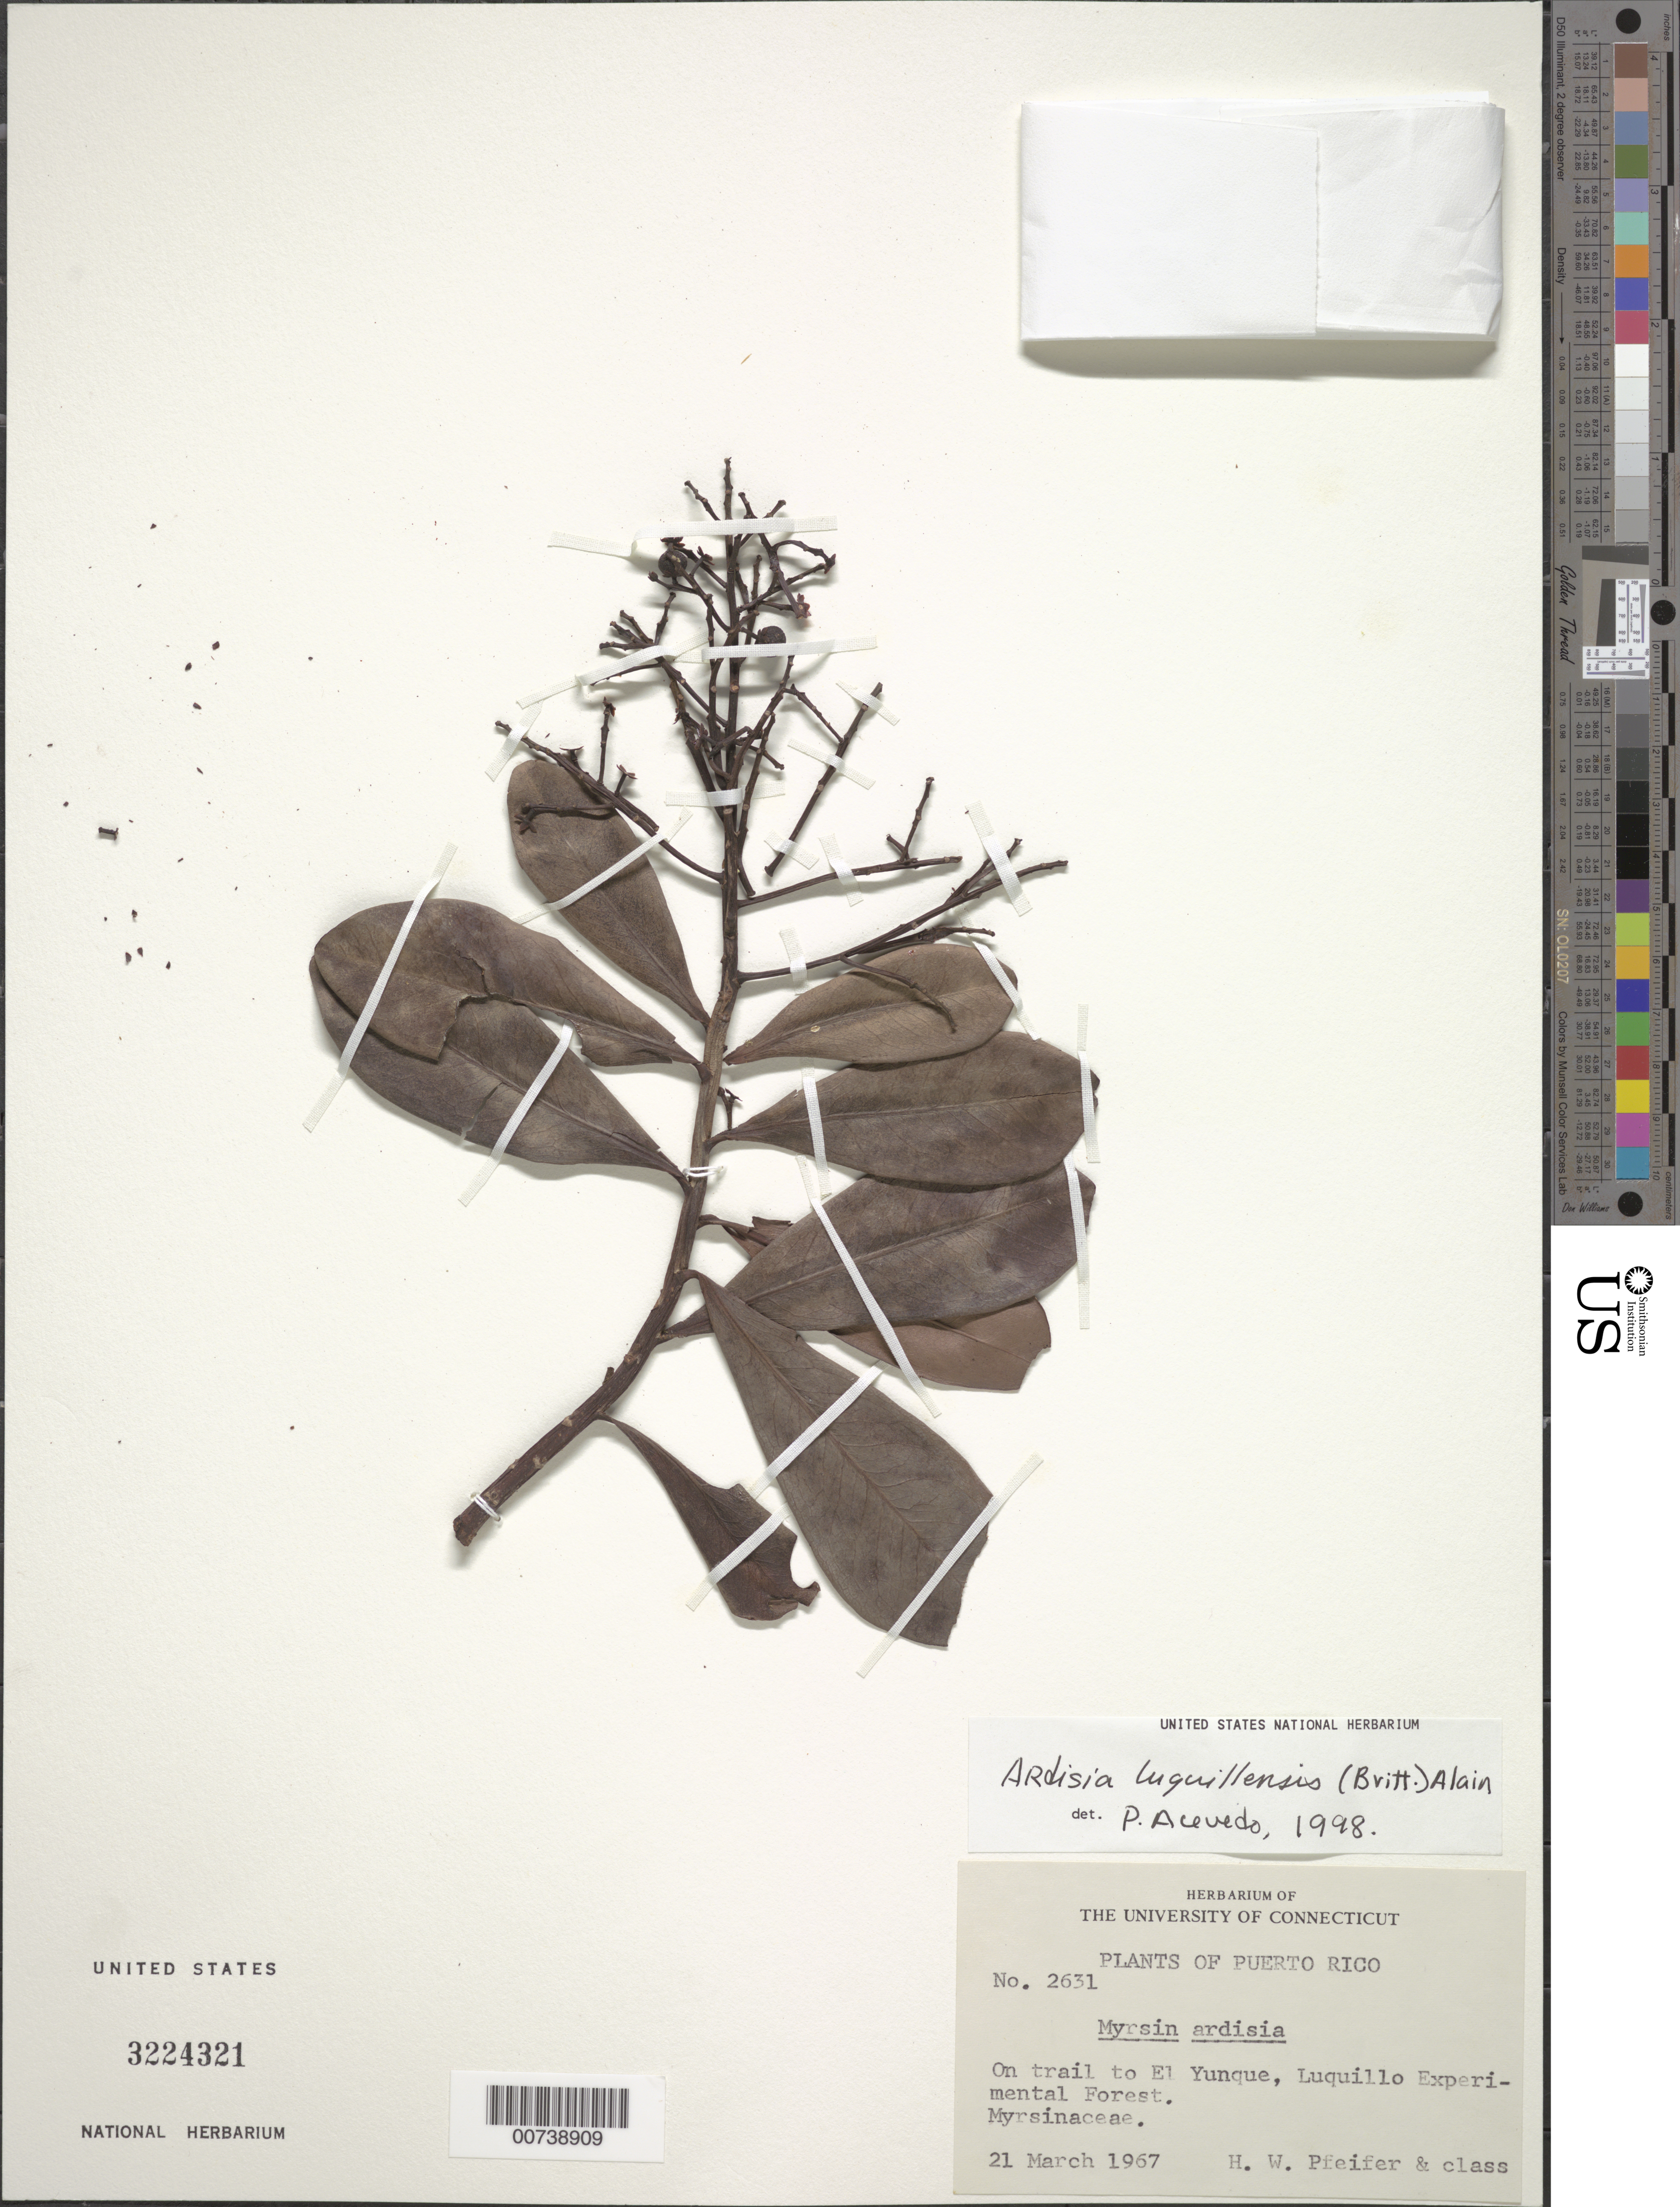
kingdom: Plantae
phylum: Tracheophyta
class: Magnoliopsida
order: Ericales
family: Primulaceae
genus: Ardisia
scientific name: Ardisia luquillensis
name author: (Britton) Alain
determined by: Acevedo-Rodríguez, P., (BOT), Smithsonian Institution - National Museum of Natural History (UNITED STATES)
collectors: H. W. Pfeifer & Class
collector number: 2631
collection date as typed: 21 Mar 1967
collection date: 1967-03-21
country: Puerto Rico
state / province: Luquillo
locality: Luquillo Experimental Forest, El Yunque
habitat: On trail to El Yunque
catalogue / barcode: US 3224321